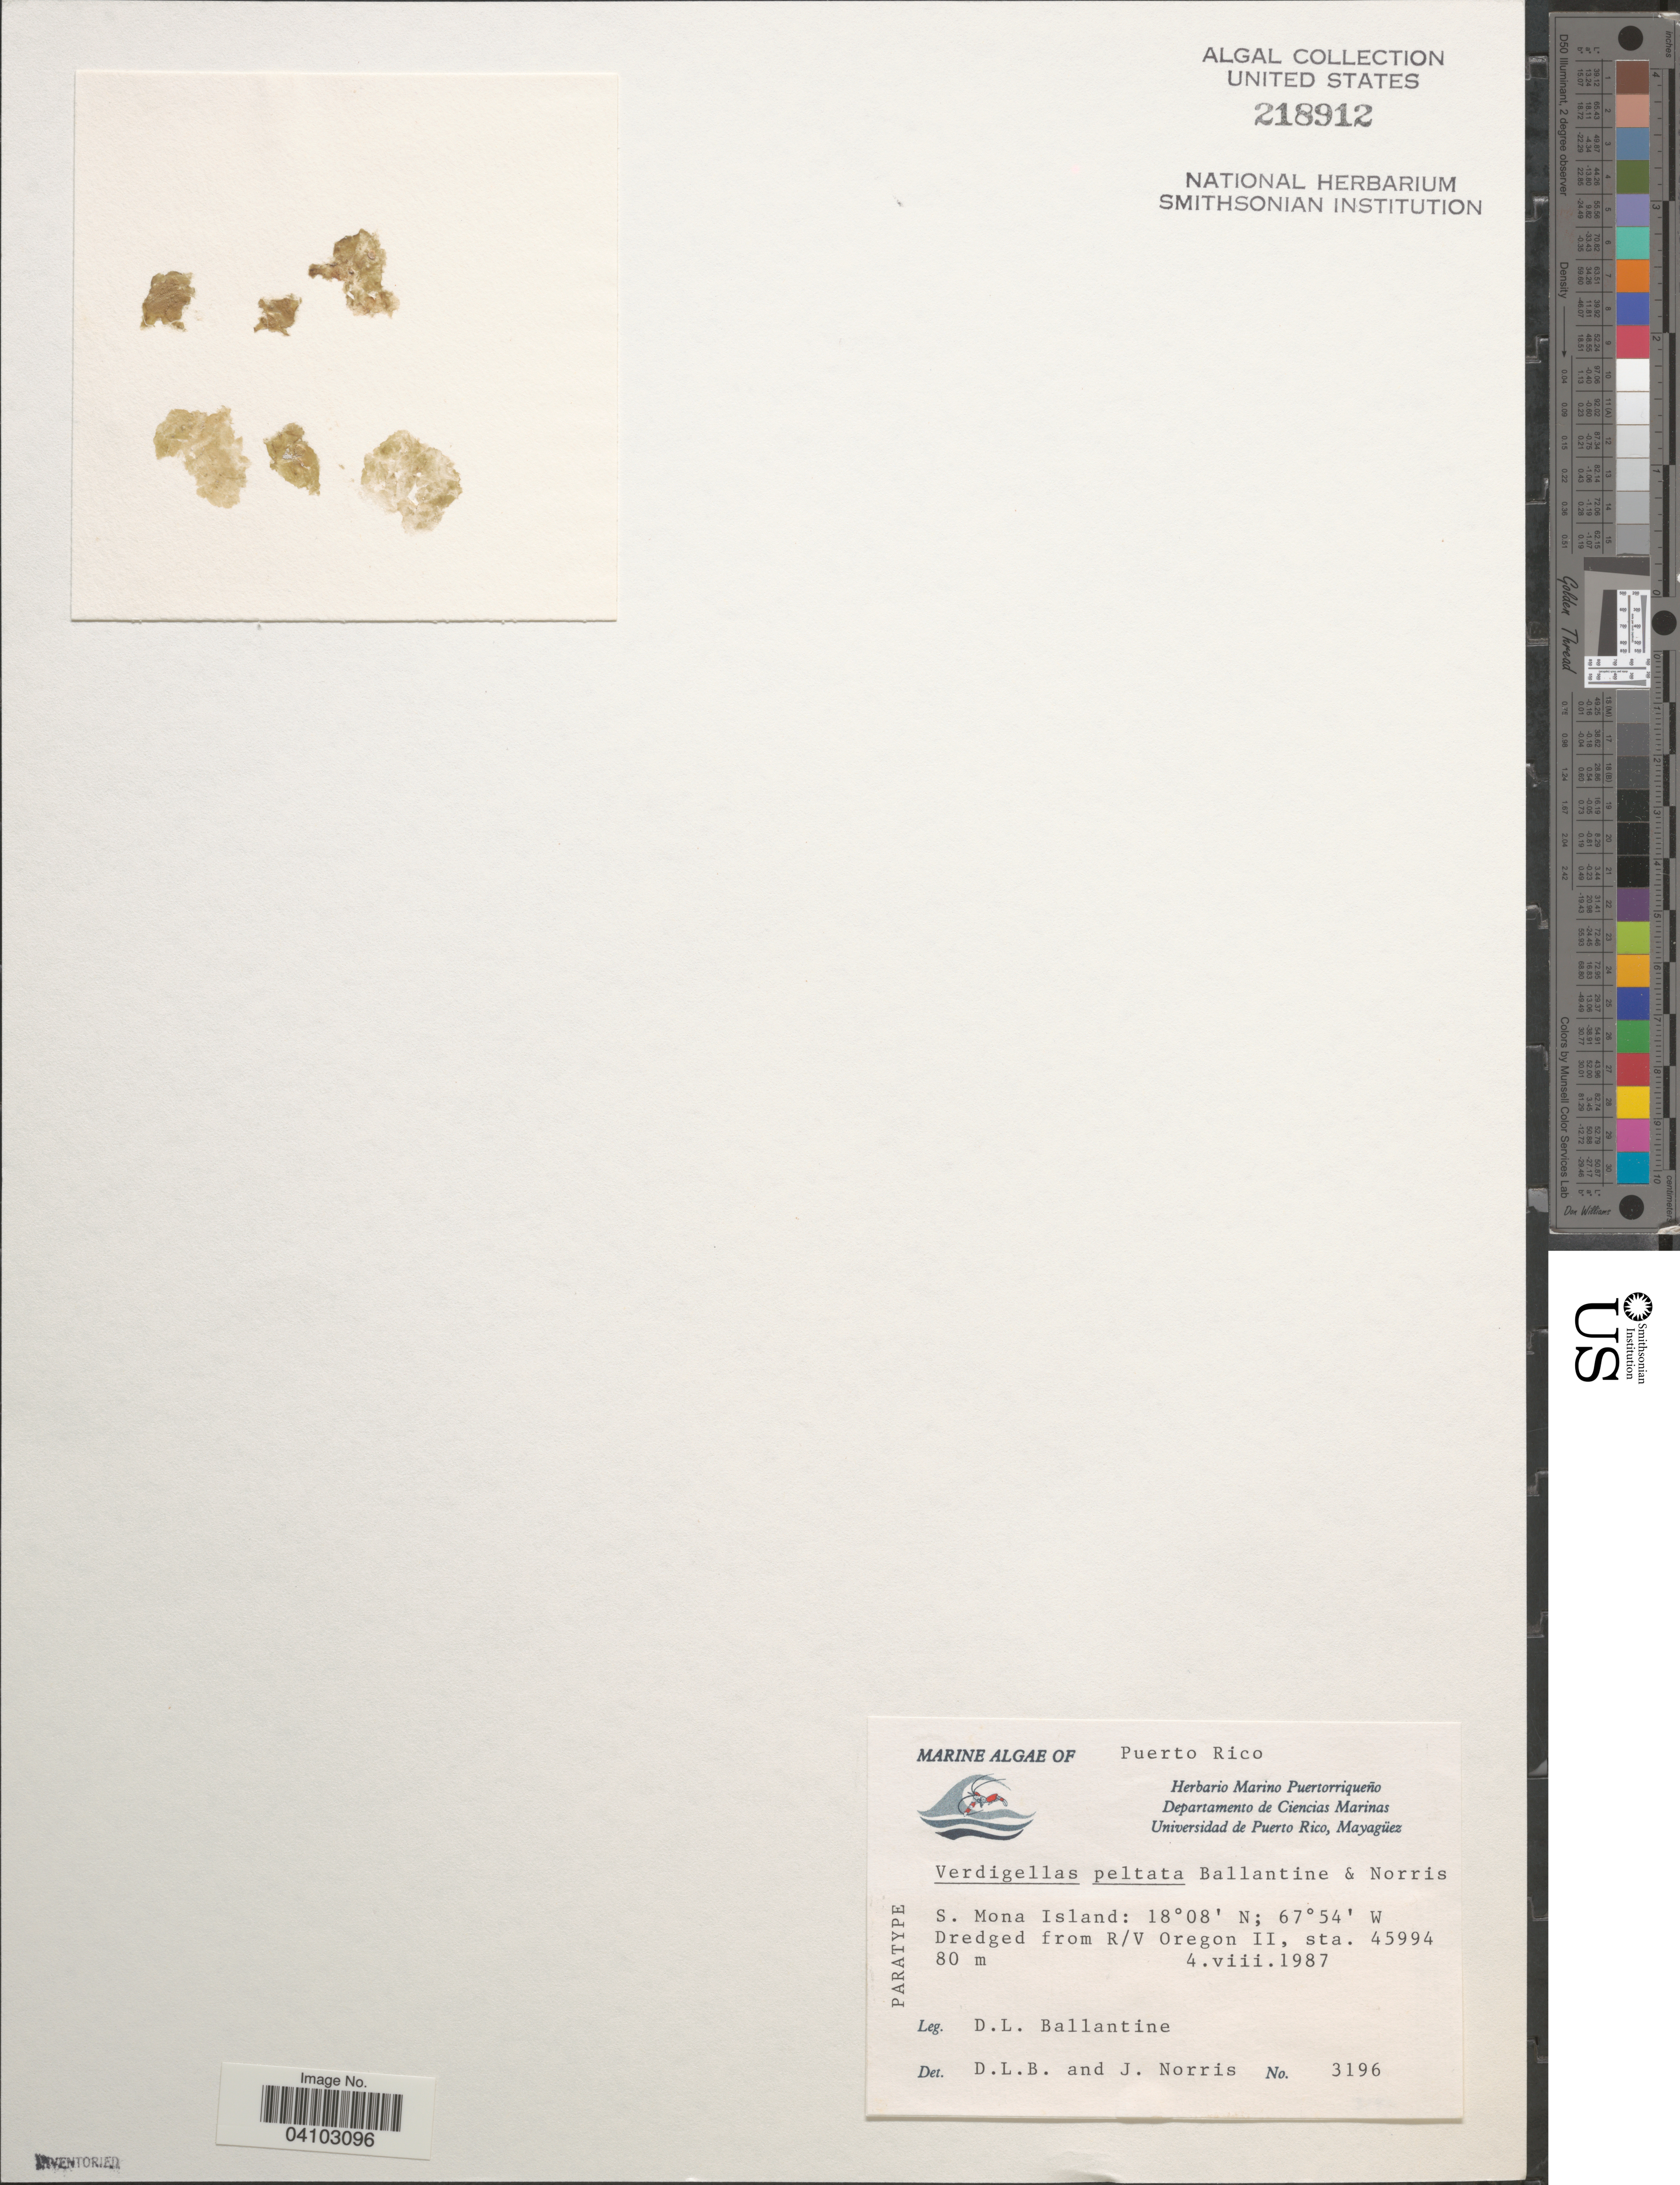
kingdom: Plantae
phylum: Chlorophyta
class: Prasinophyceae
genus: Verdigellas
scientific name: Verdigellas peltata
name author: D.L. Ballant. & J.N. Norris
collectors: D.L. Ballantine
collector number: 3196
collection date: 1987-08-04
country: Puerto Rico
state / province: Mayaguëz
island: South Mona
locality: S. Mona Island: Dredged from R/V Oregon II, sta. 45994.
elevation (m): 80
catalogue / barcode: US 218912